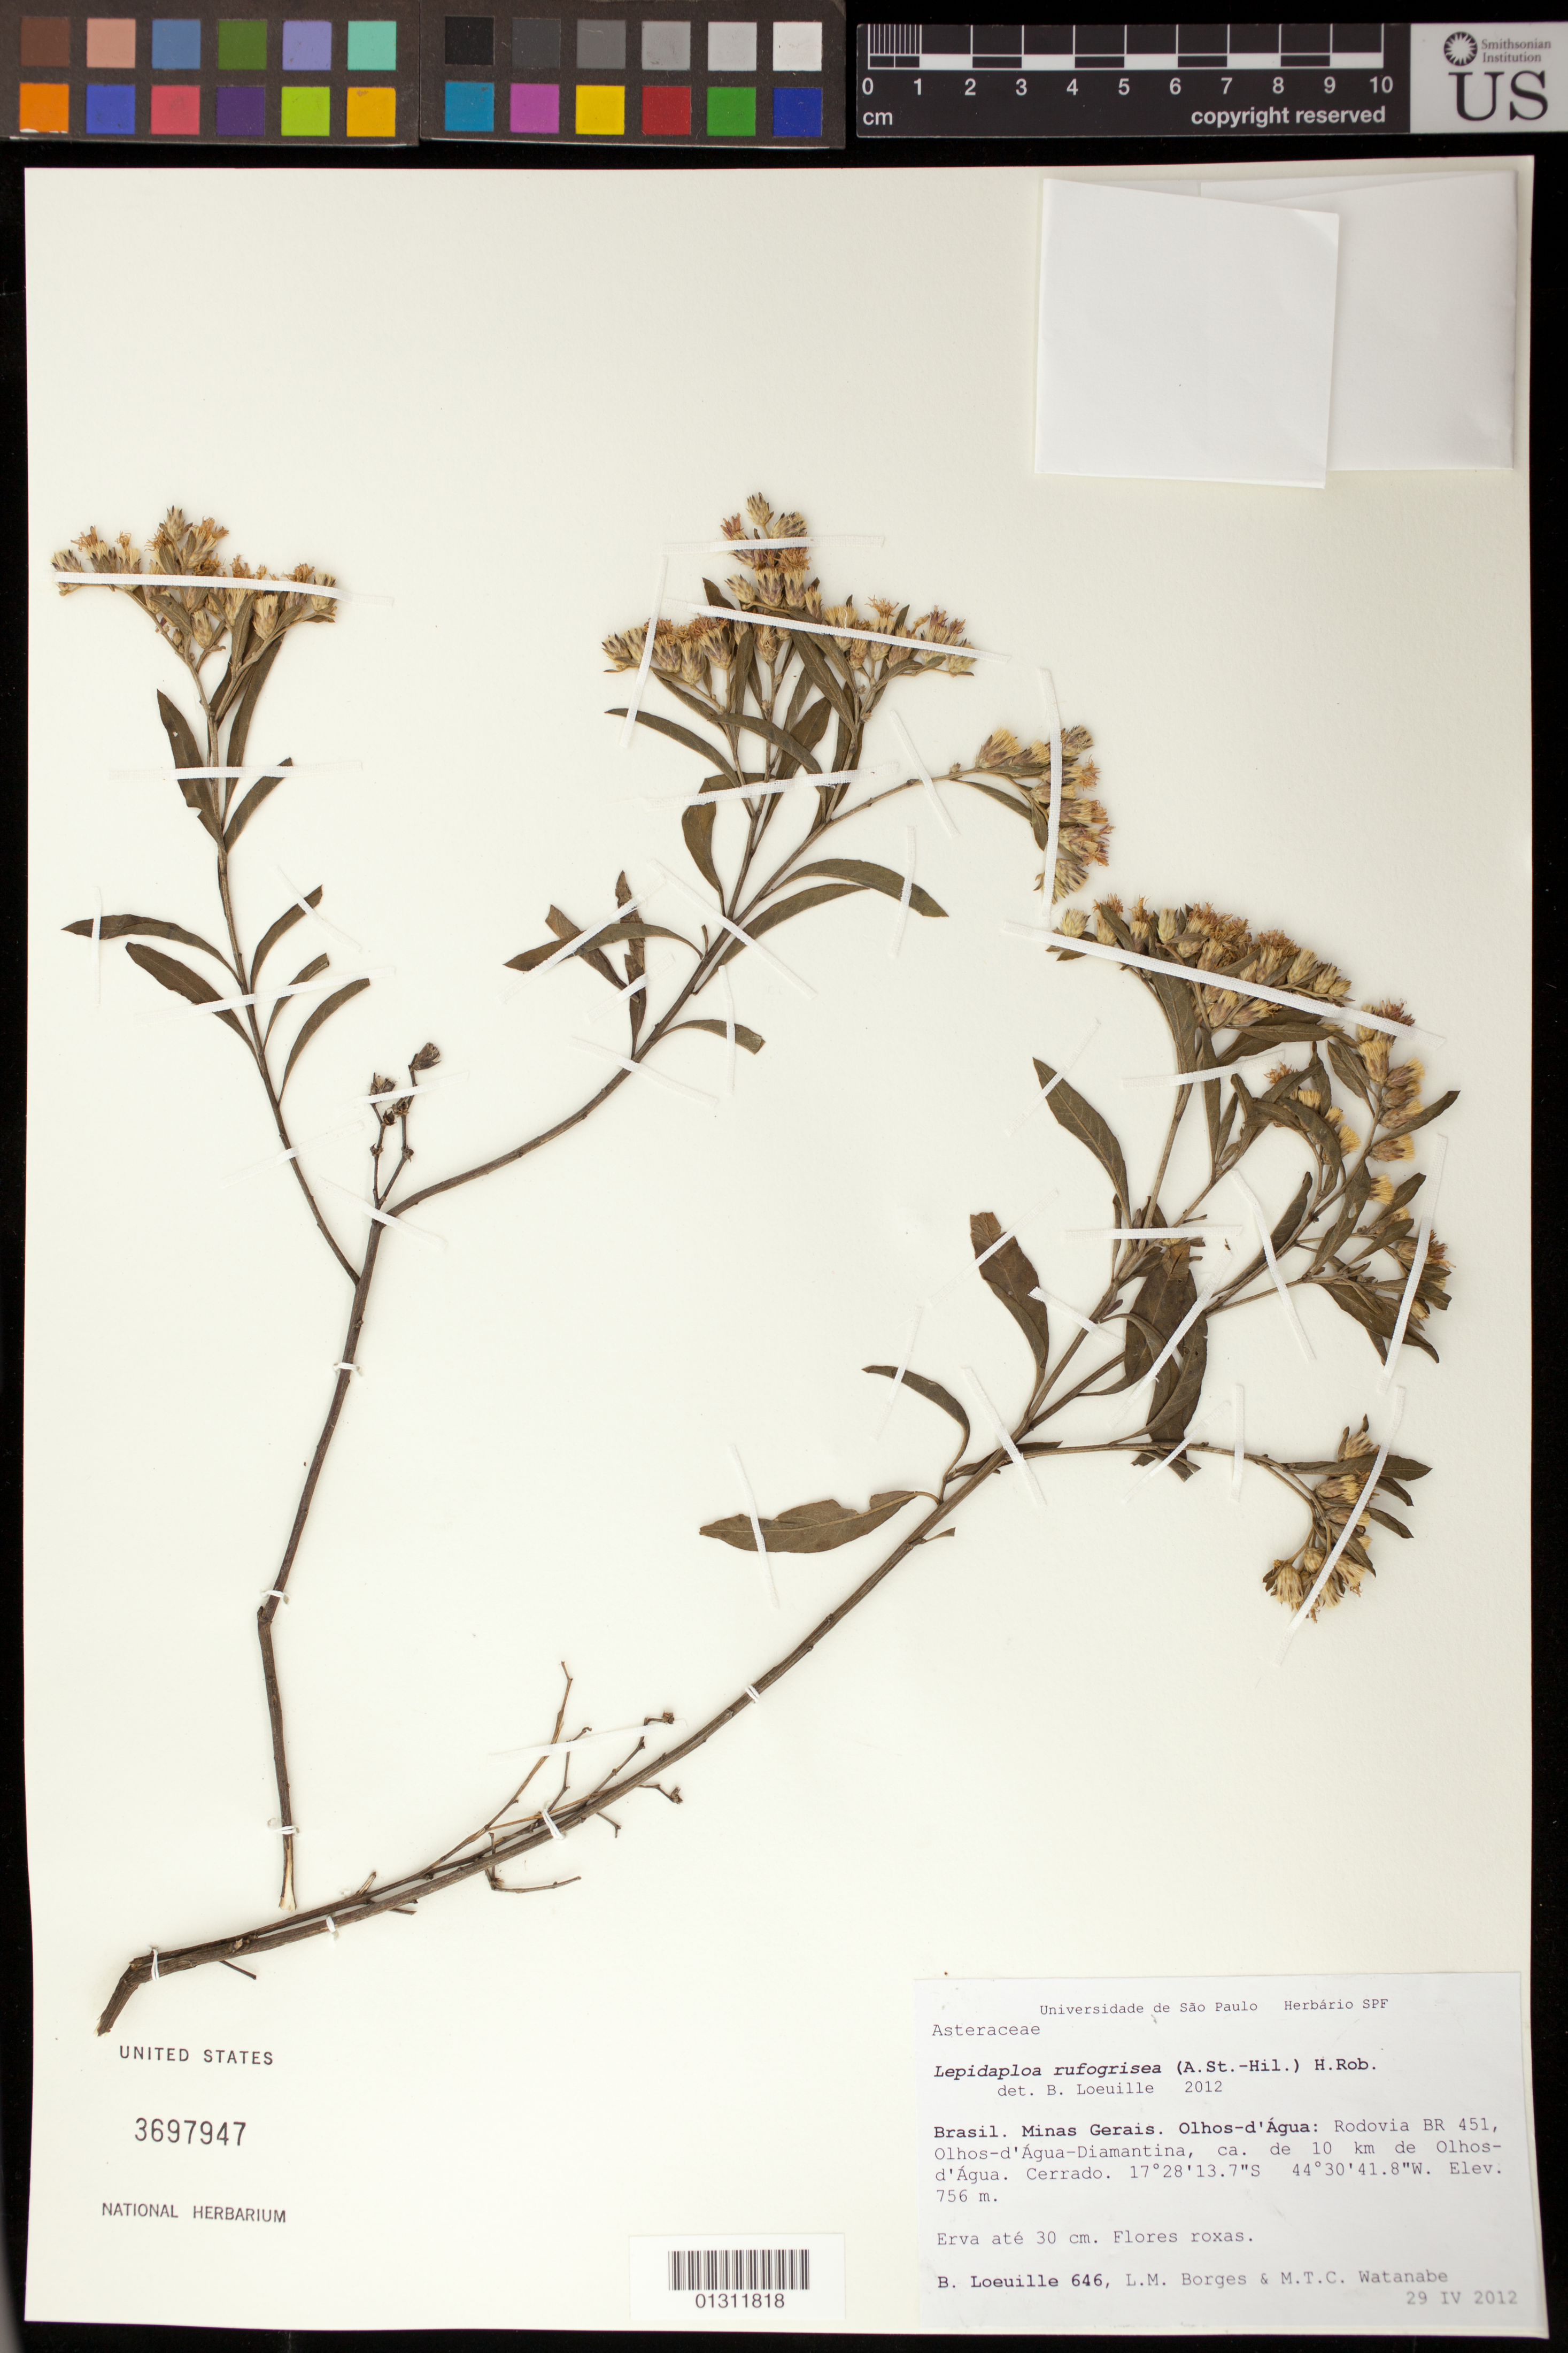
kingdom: Plantae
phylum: Tracheophyta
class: Magnoliopsida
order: Asterales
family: Asteraceae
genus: Lepidaploa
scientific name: Lepidaploa rufogrisea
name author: (A. St.-Hil.) H. Rob.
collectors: B. Loeuille, L. M. Borges & M. T. C. Watanabe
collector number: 646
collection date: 2012-04-29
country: Brazil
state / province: Minas Gerais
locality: Olhos-d'Agua: Rodovia BR 451, Olhos-d'Agua-Diamantina, 10 km de Olhos- d'Agua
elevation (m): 756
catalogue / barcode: US 3697947